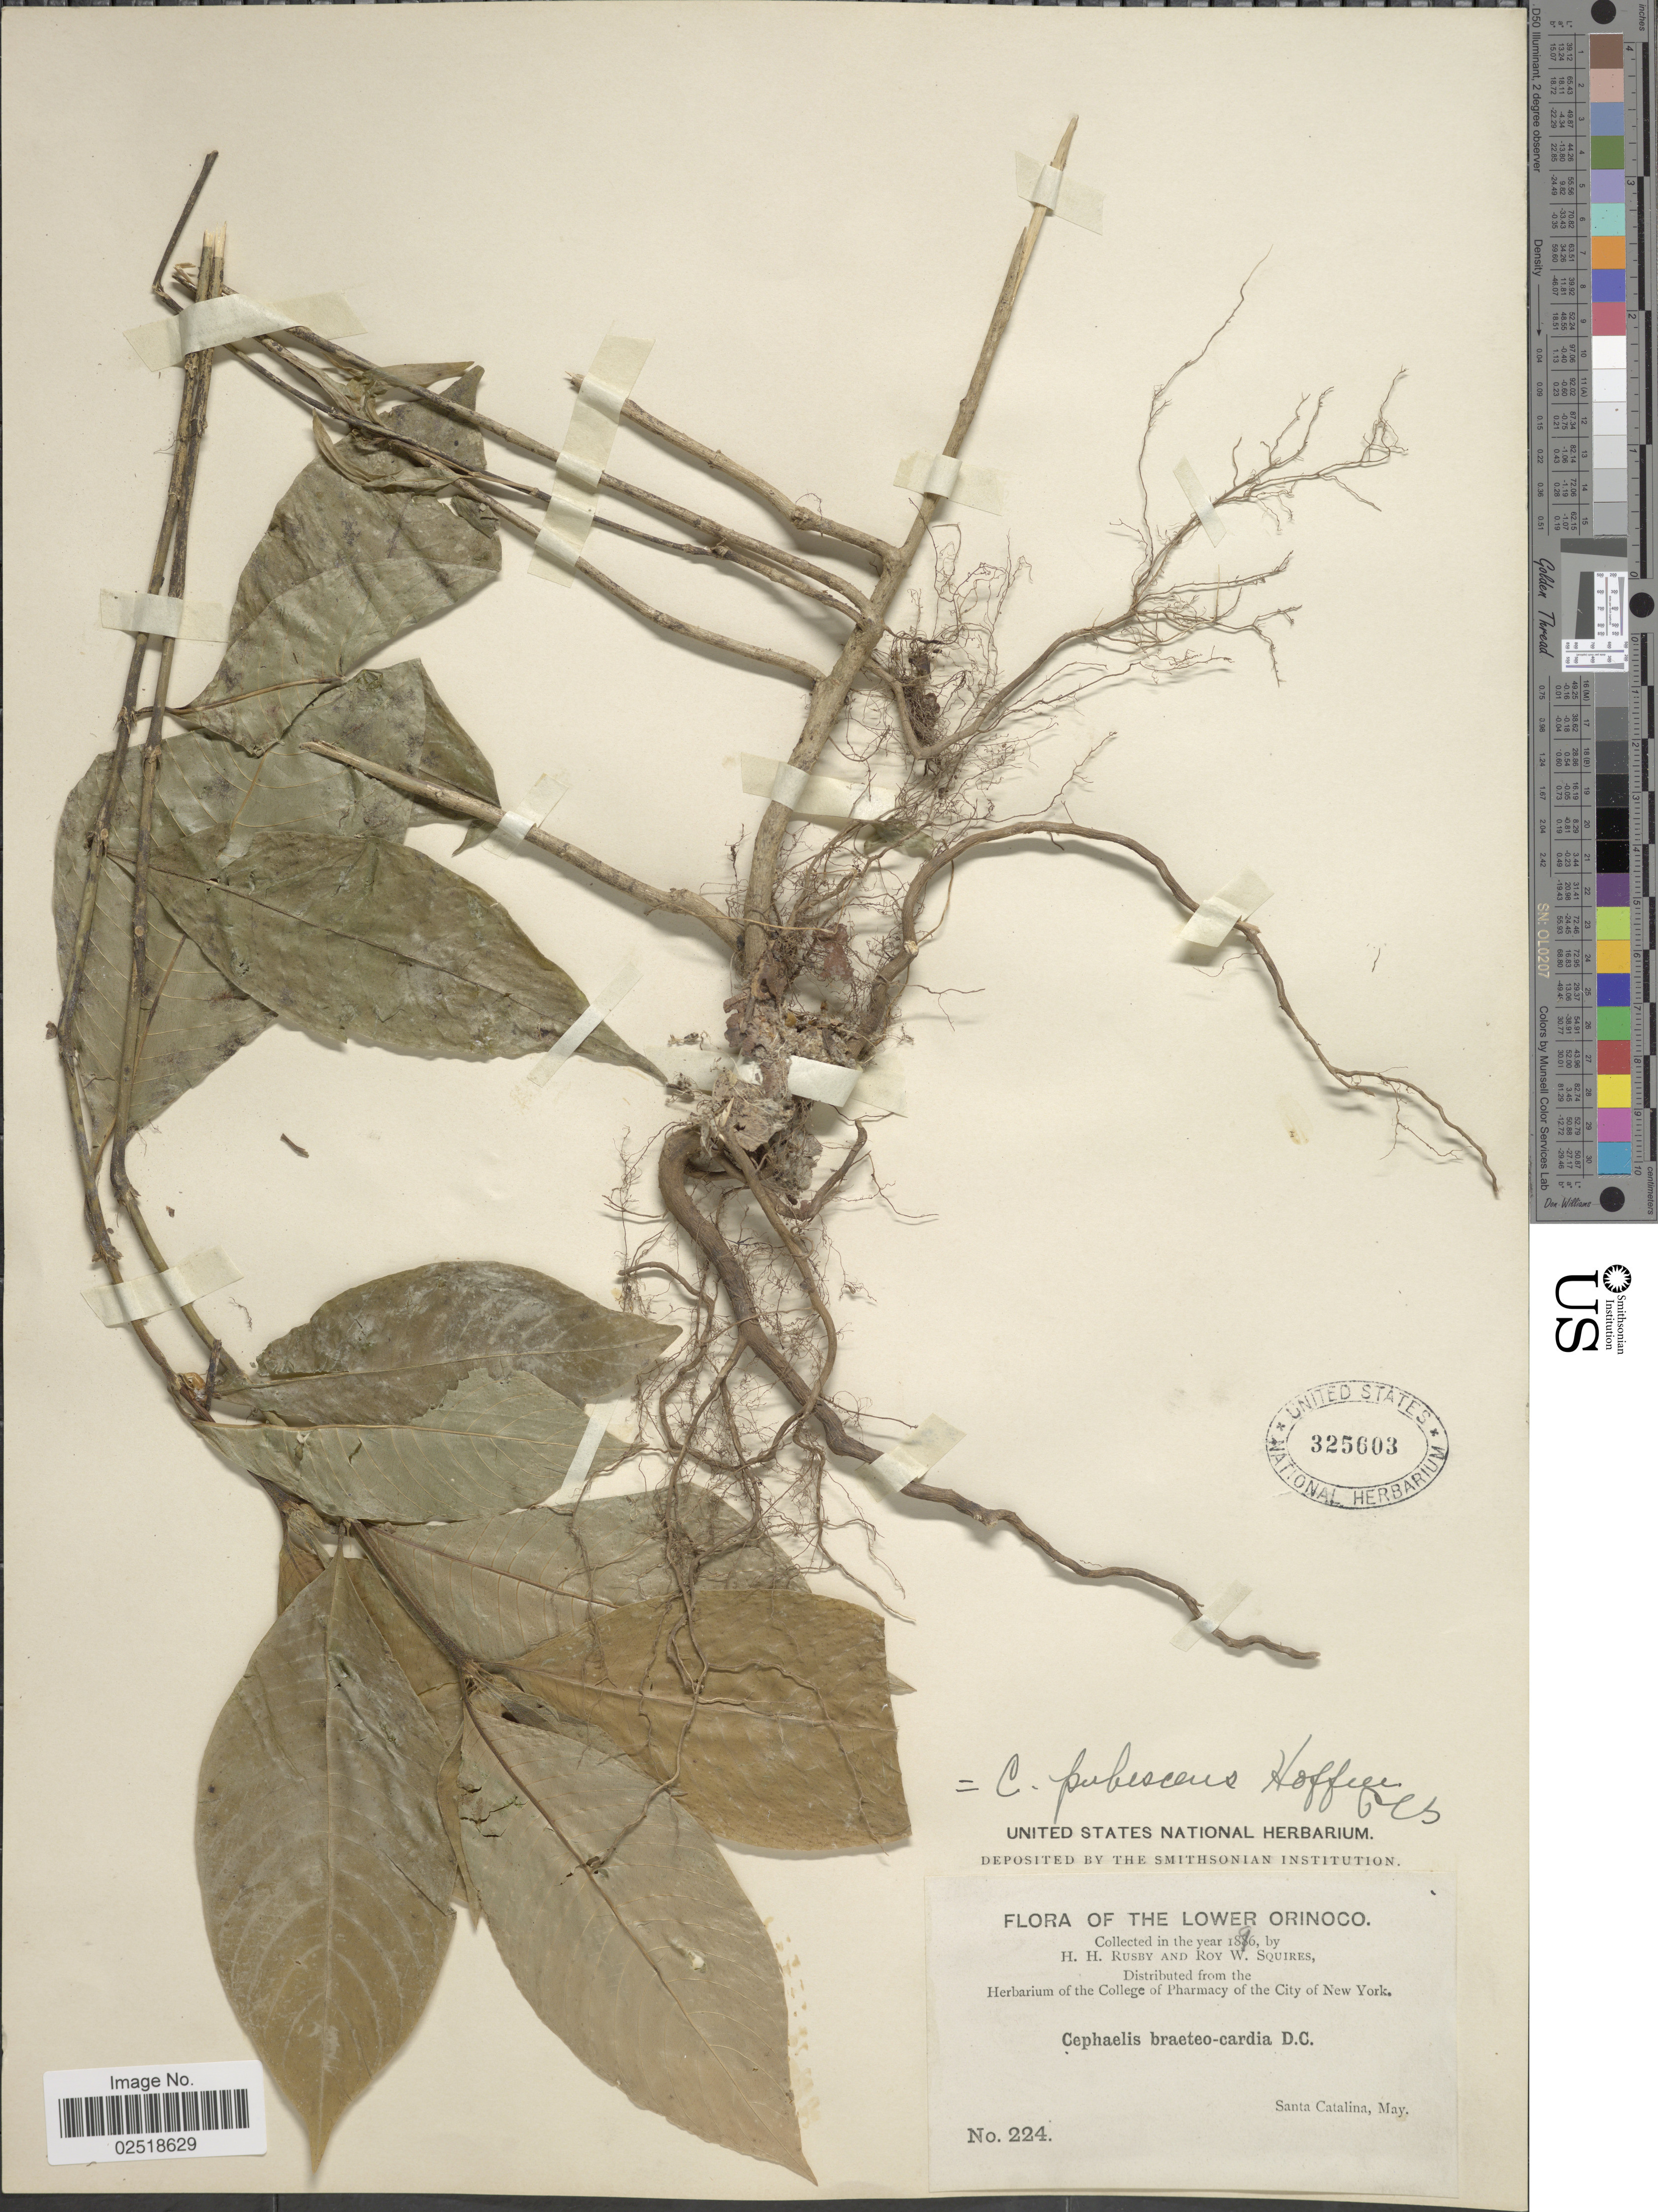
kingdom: Plantae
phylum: Tracheophyta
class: Magnoliopsida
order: Gentianales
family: Rubiaceae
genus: Psychotria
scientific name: Psychotria bracteocardia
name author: (DC.) Müll. Arg.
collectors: H. H. Rusby & R. Squires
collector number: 224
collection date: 1896-05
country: Venezuela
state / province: Delta Amacuro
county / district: Tucupita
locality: Lower Orinoco, Santa Catalina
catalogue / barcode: US 325603